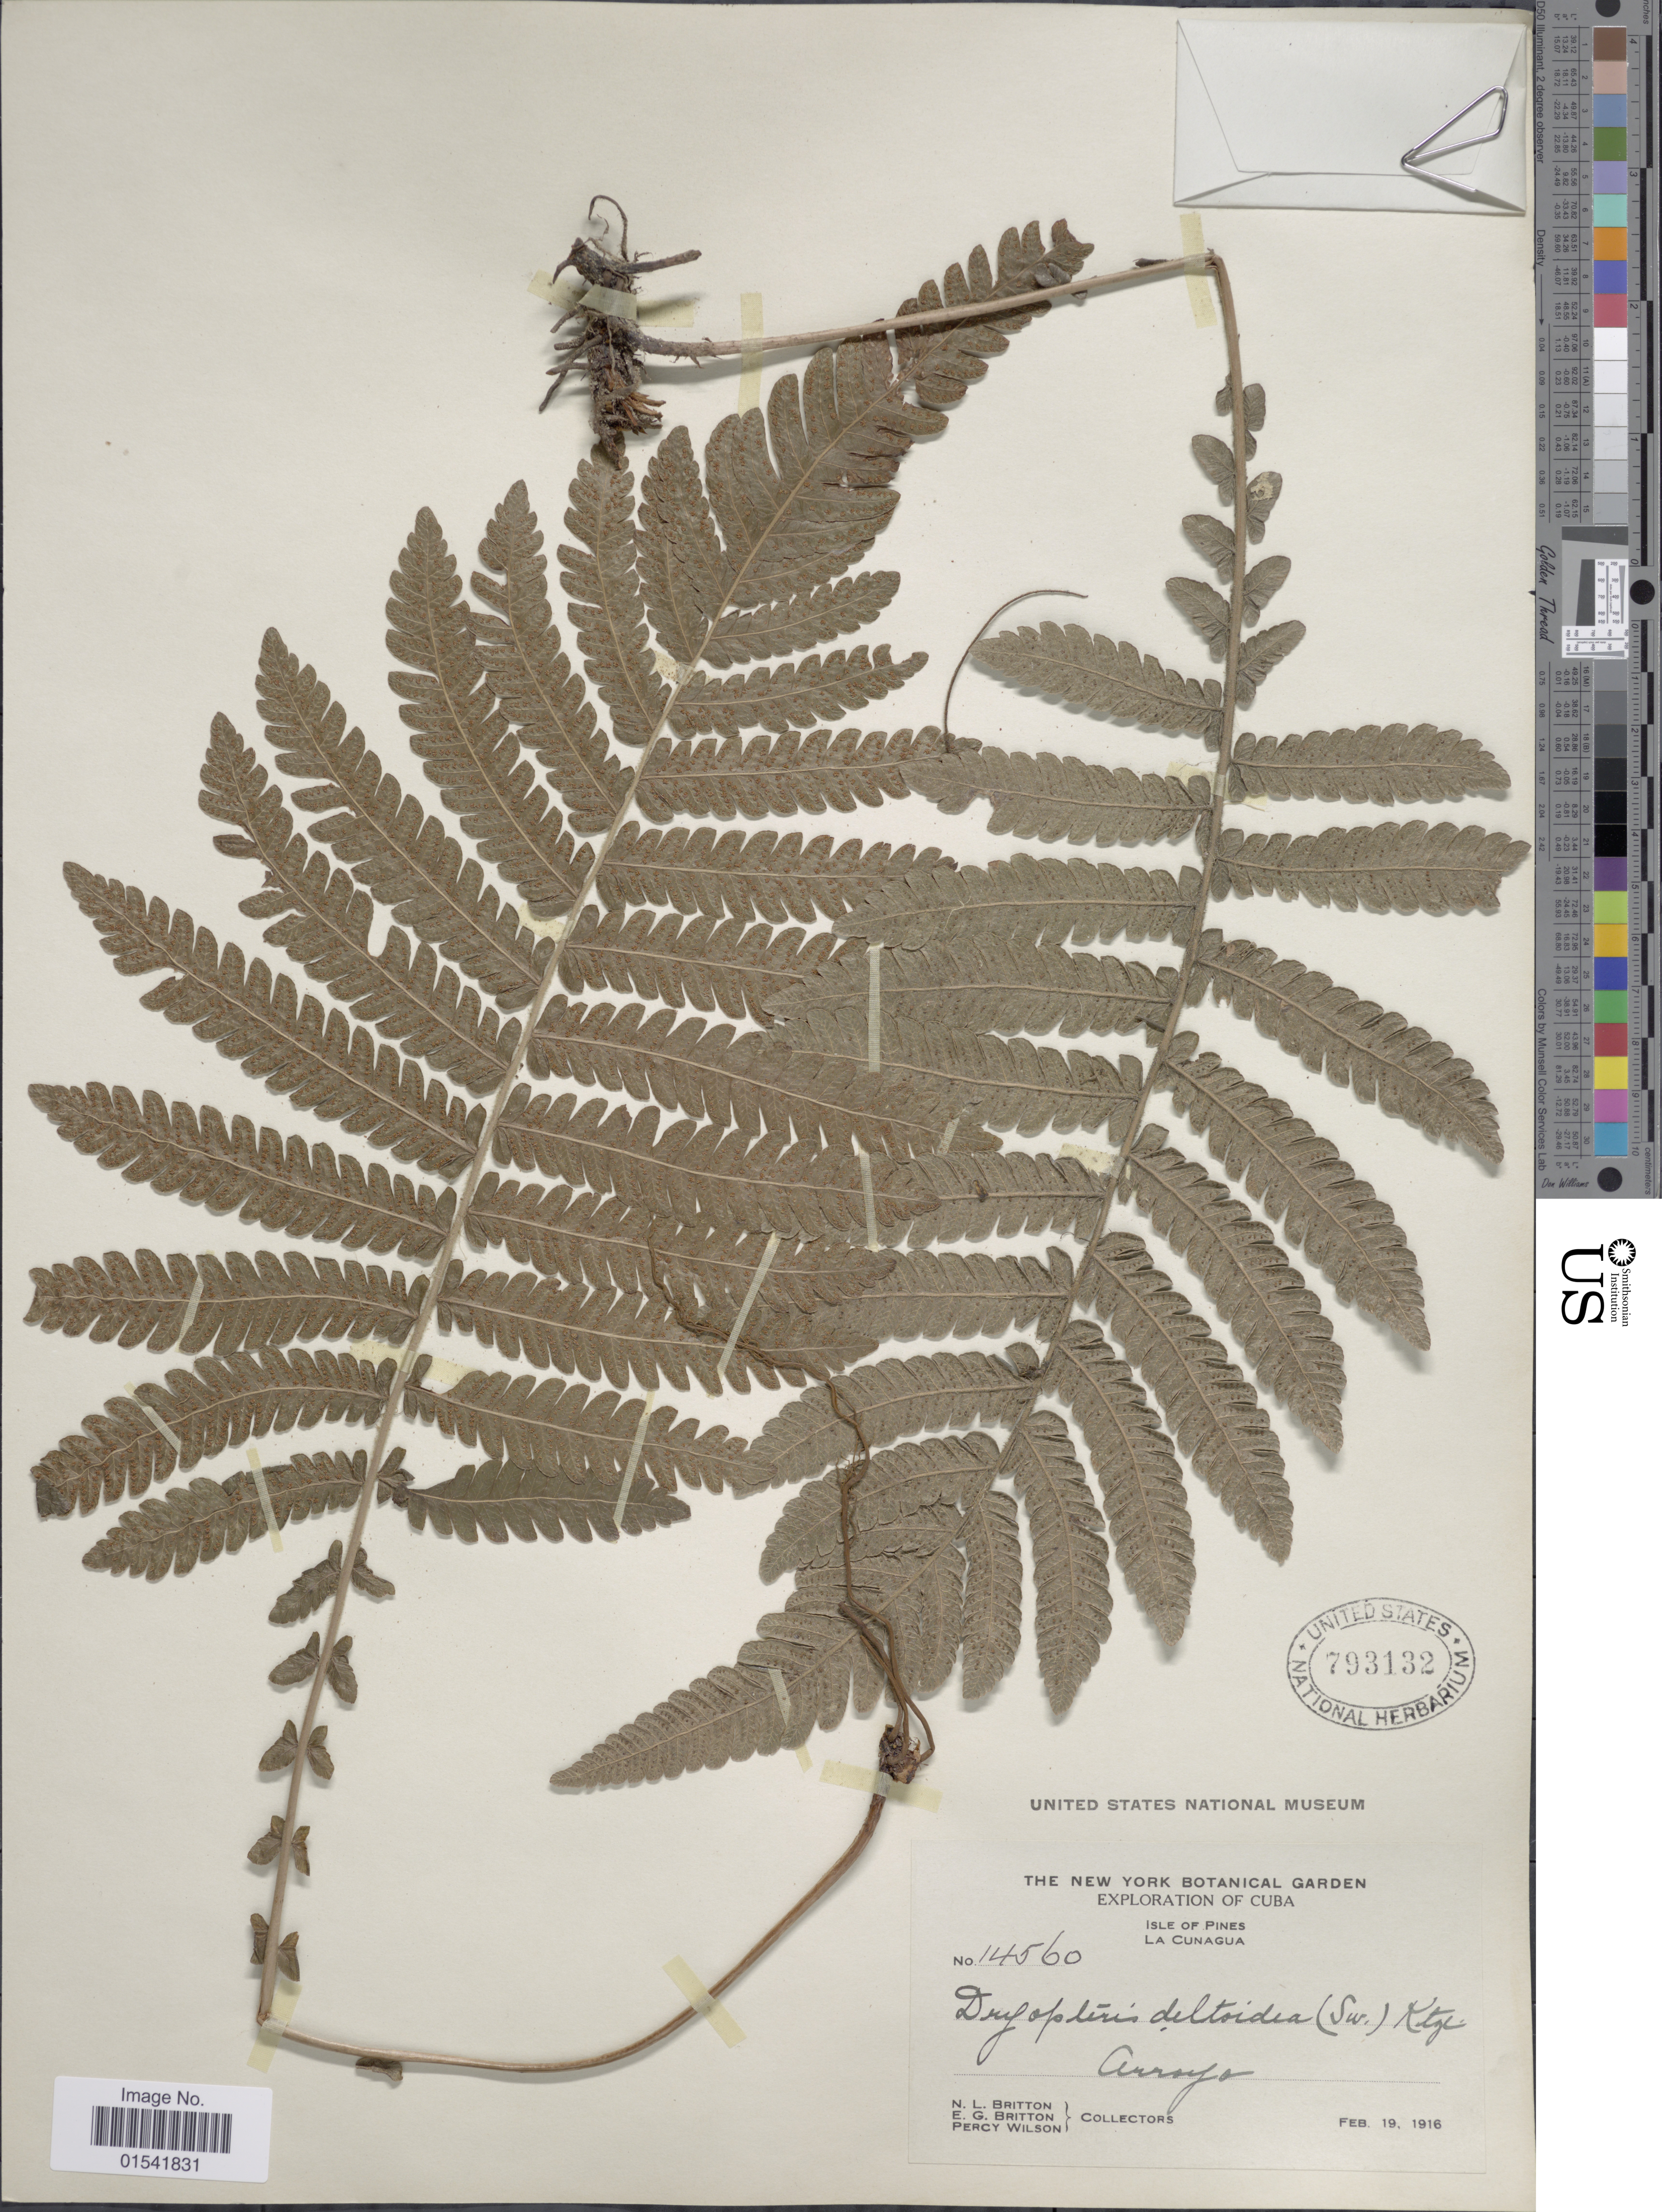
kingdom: Plantae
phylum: Tracheophyta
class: Polypodiopsida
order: Polypodiales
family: Thelypteridaceae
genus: Steiropteris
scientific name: Steiropteris deltoidea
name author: (Sw.) Pic. Serm.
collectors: N. Britton, E. G. Britton & P. Wilson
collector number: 14560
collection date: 1916-02-19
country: Cuba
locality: Isle of Pines, La Cunagua, Arroyo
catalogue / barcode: US 793132